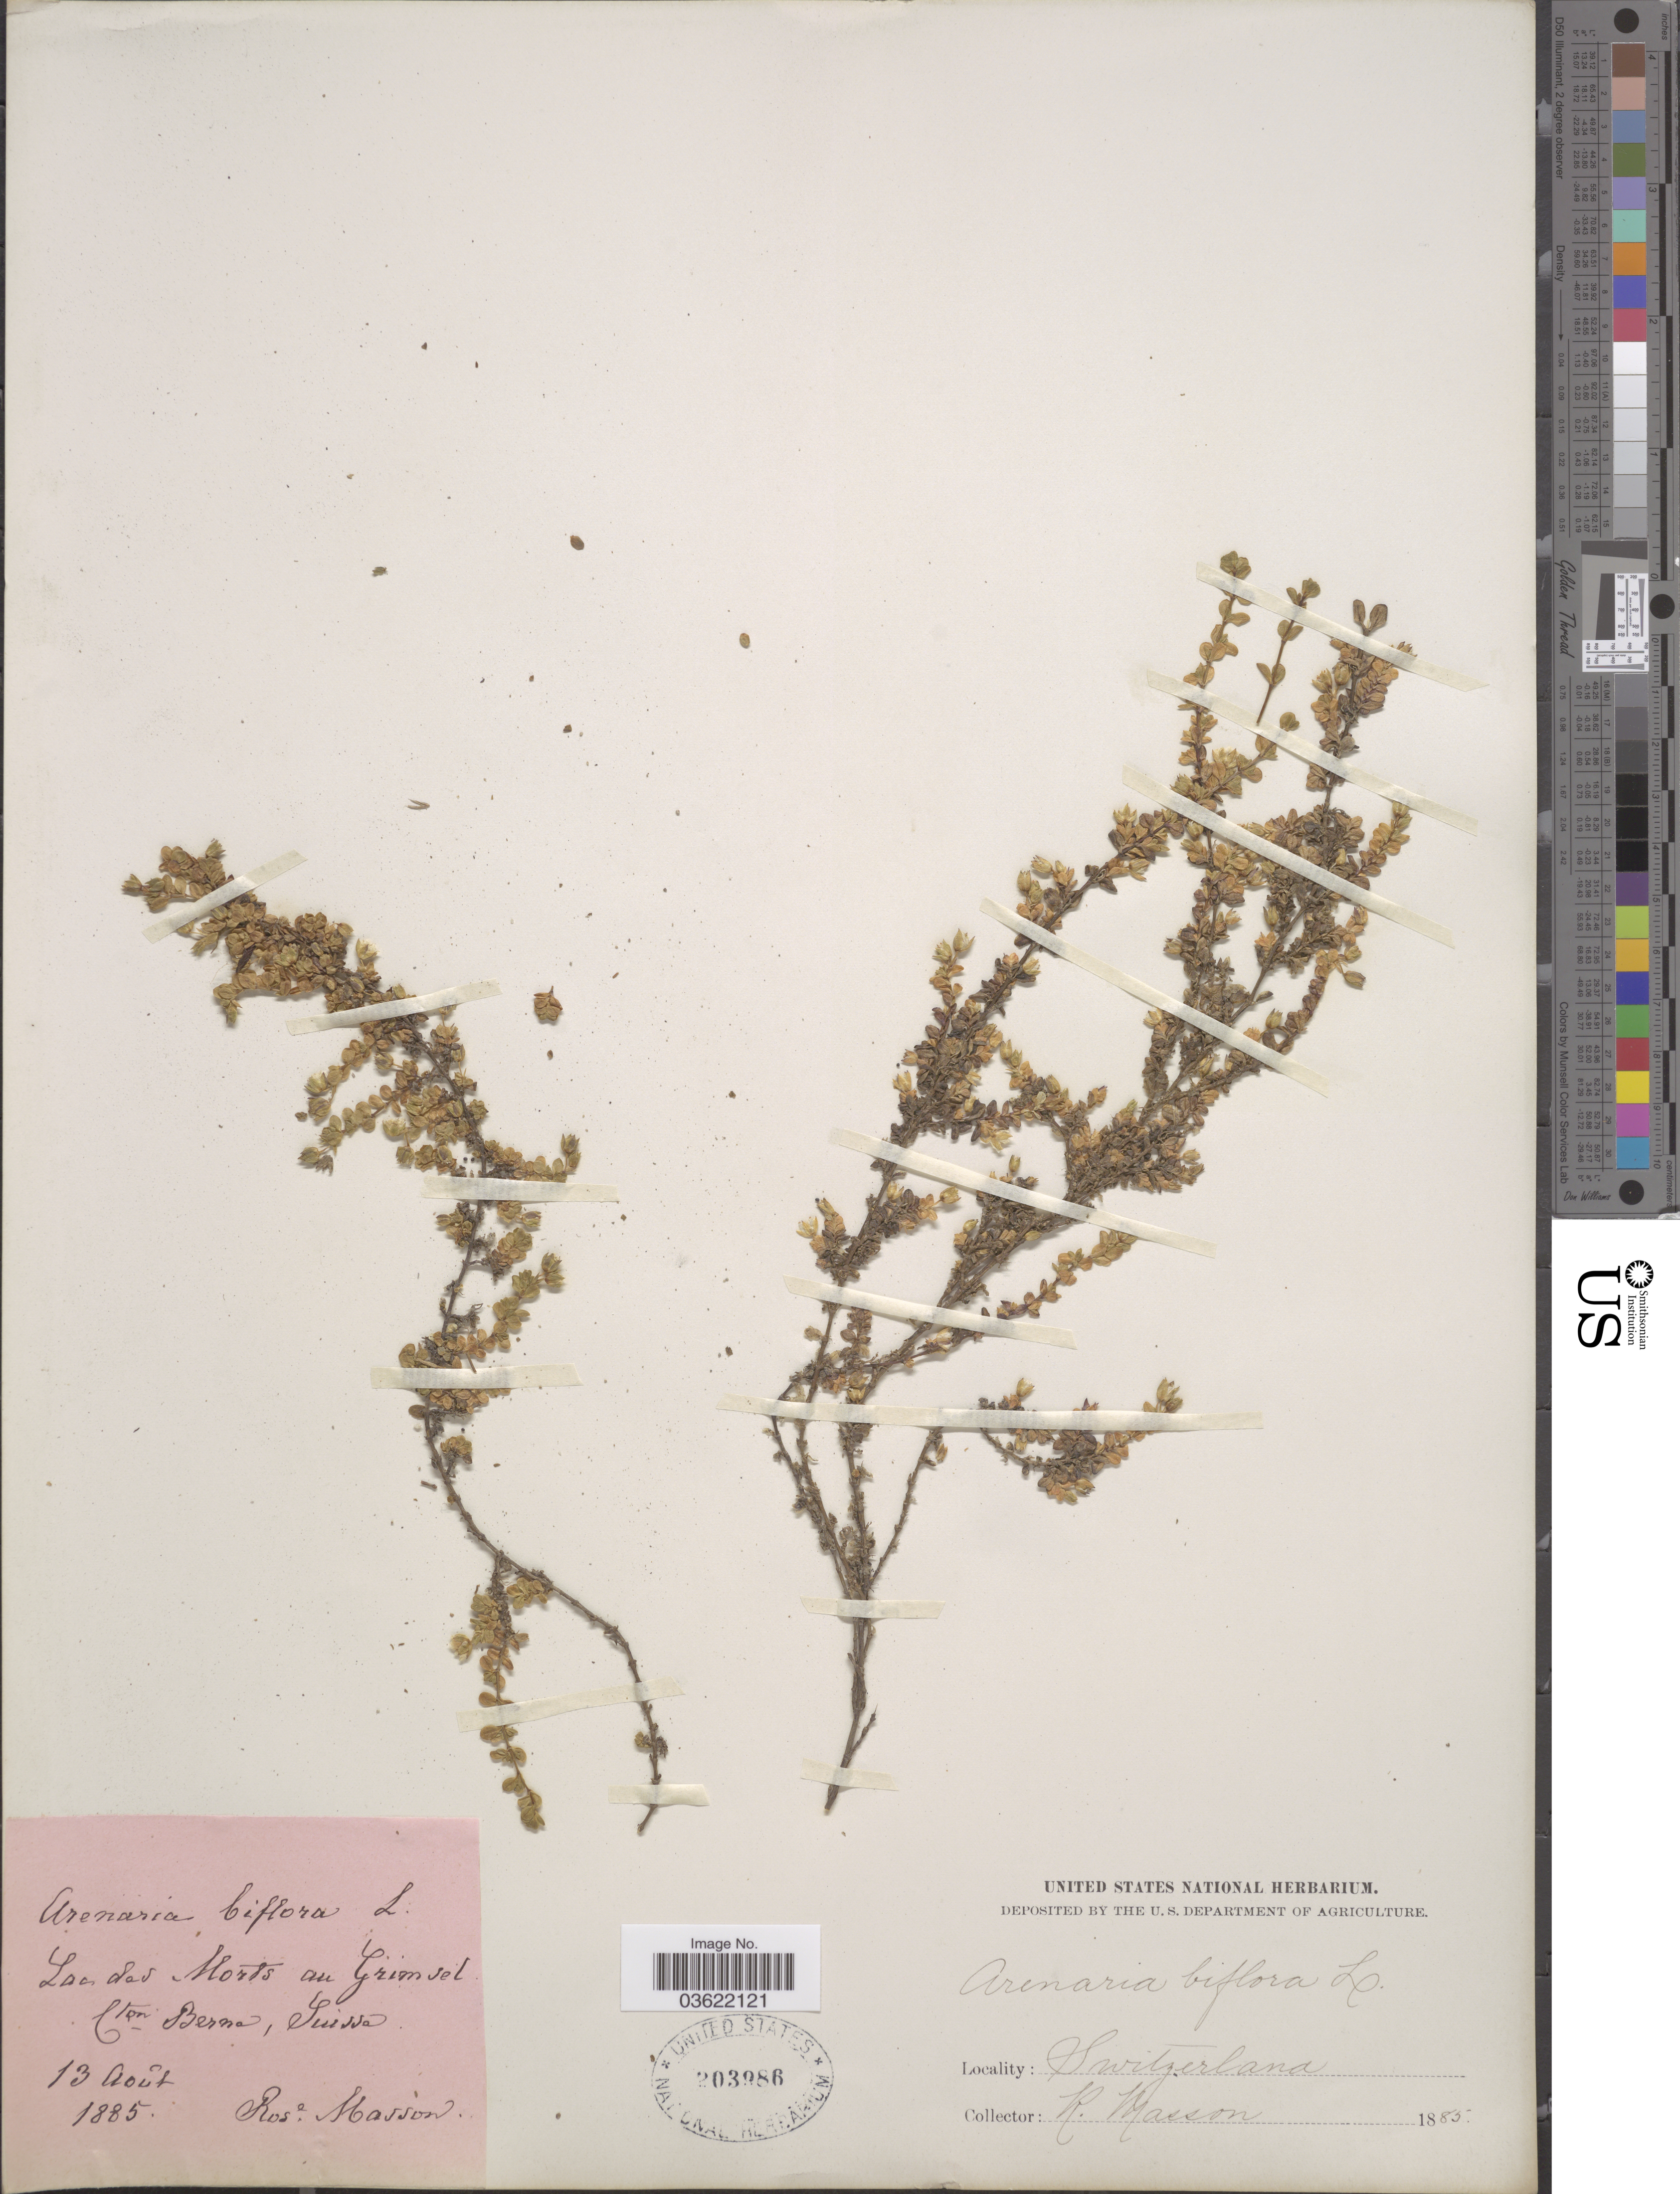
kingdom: Plantae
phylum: Tracheophyta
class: Magnoliopsida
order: Caryophyllales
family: Caryophyllaceae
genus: Arenaria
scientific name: Arenaria biflora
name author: L.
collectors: R. Masson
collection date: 1885-08-13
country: Switzerland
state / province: Bern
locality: Lac des Morts au Grimsel Cton Berne, Suisse.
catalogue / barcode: US 203986